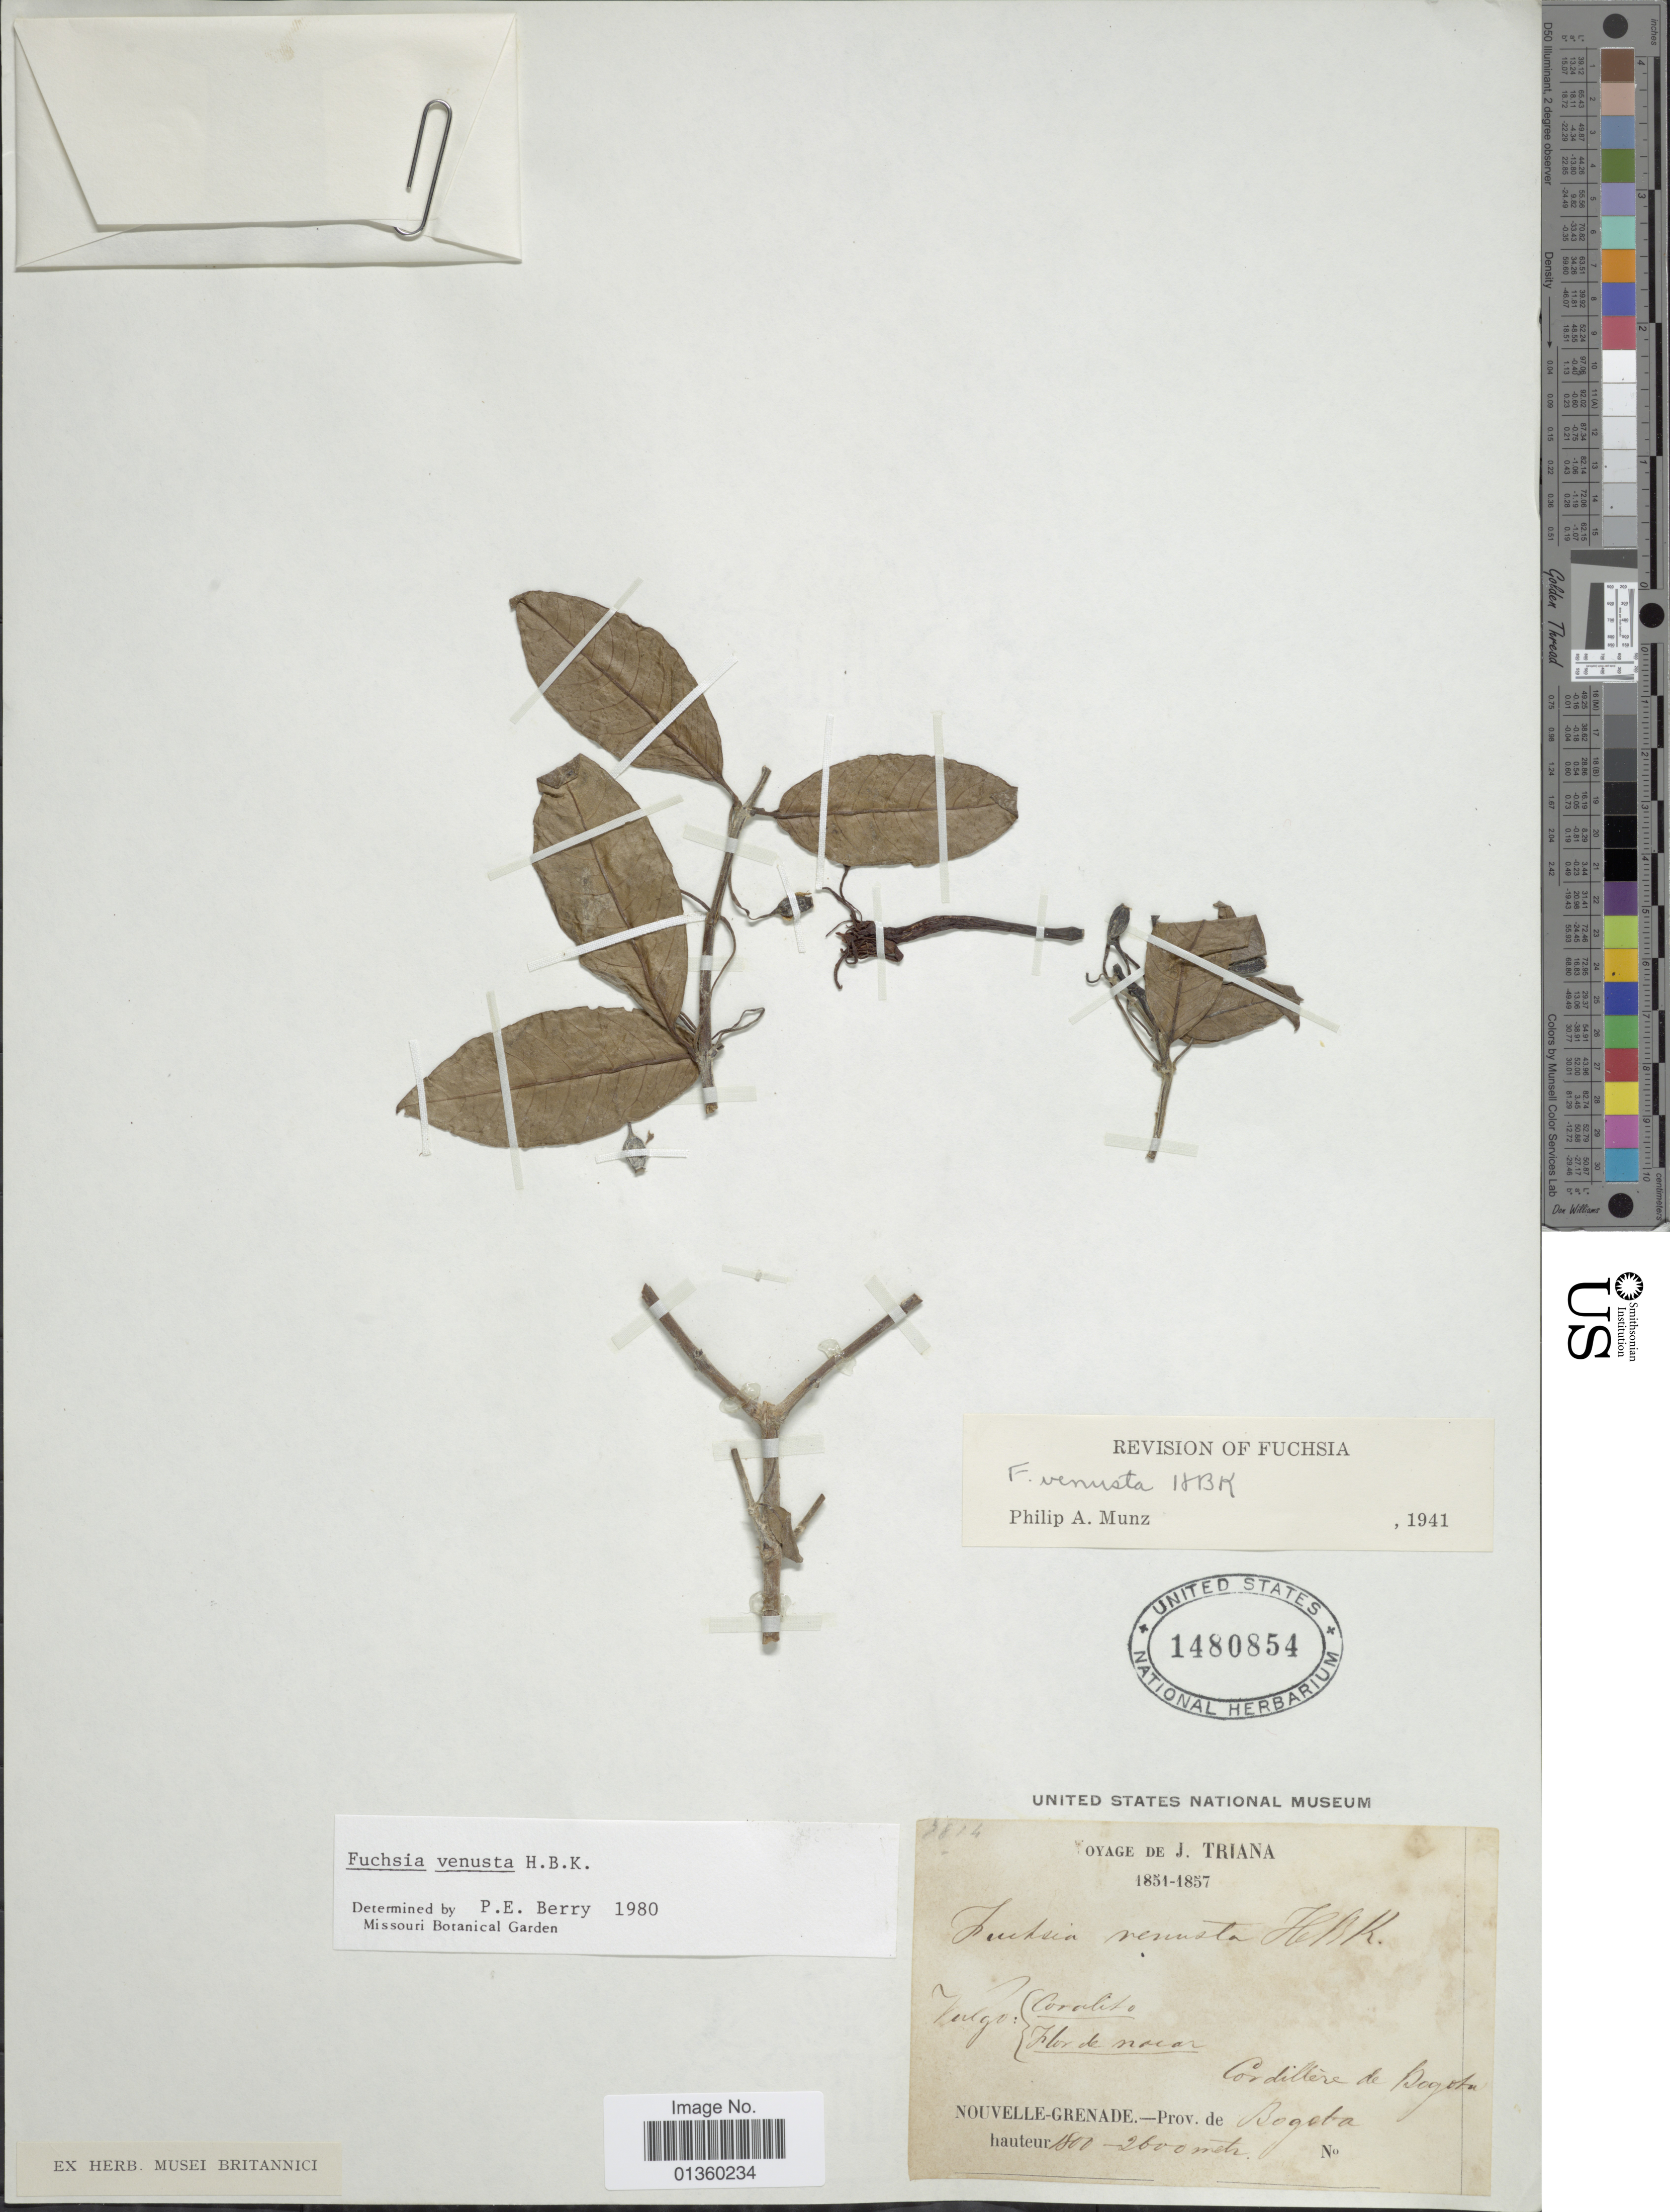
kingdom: Plantae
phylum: Tracheophyta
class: Magnoliopsida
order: Myrtales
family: Onagraceae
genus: Fuchsia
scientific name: Fuchsia venusta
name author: Kunth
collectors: J. Triana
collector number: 3814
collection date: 1851/1857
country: Colombia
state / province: Bogota D.C.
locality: Cordillera de Bogota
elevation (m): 1800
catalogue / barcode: US 1480854